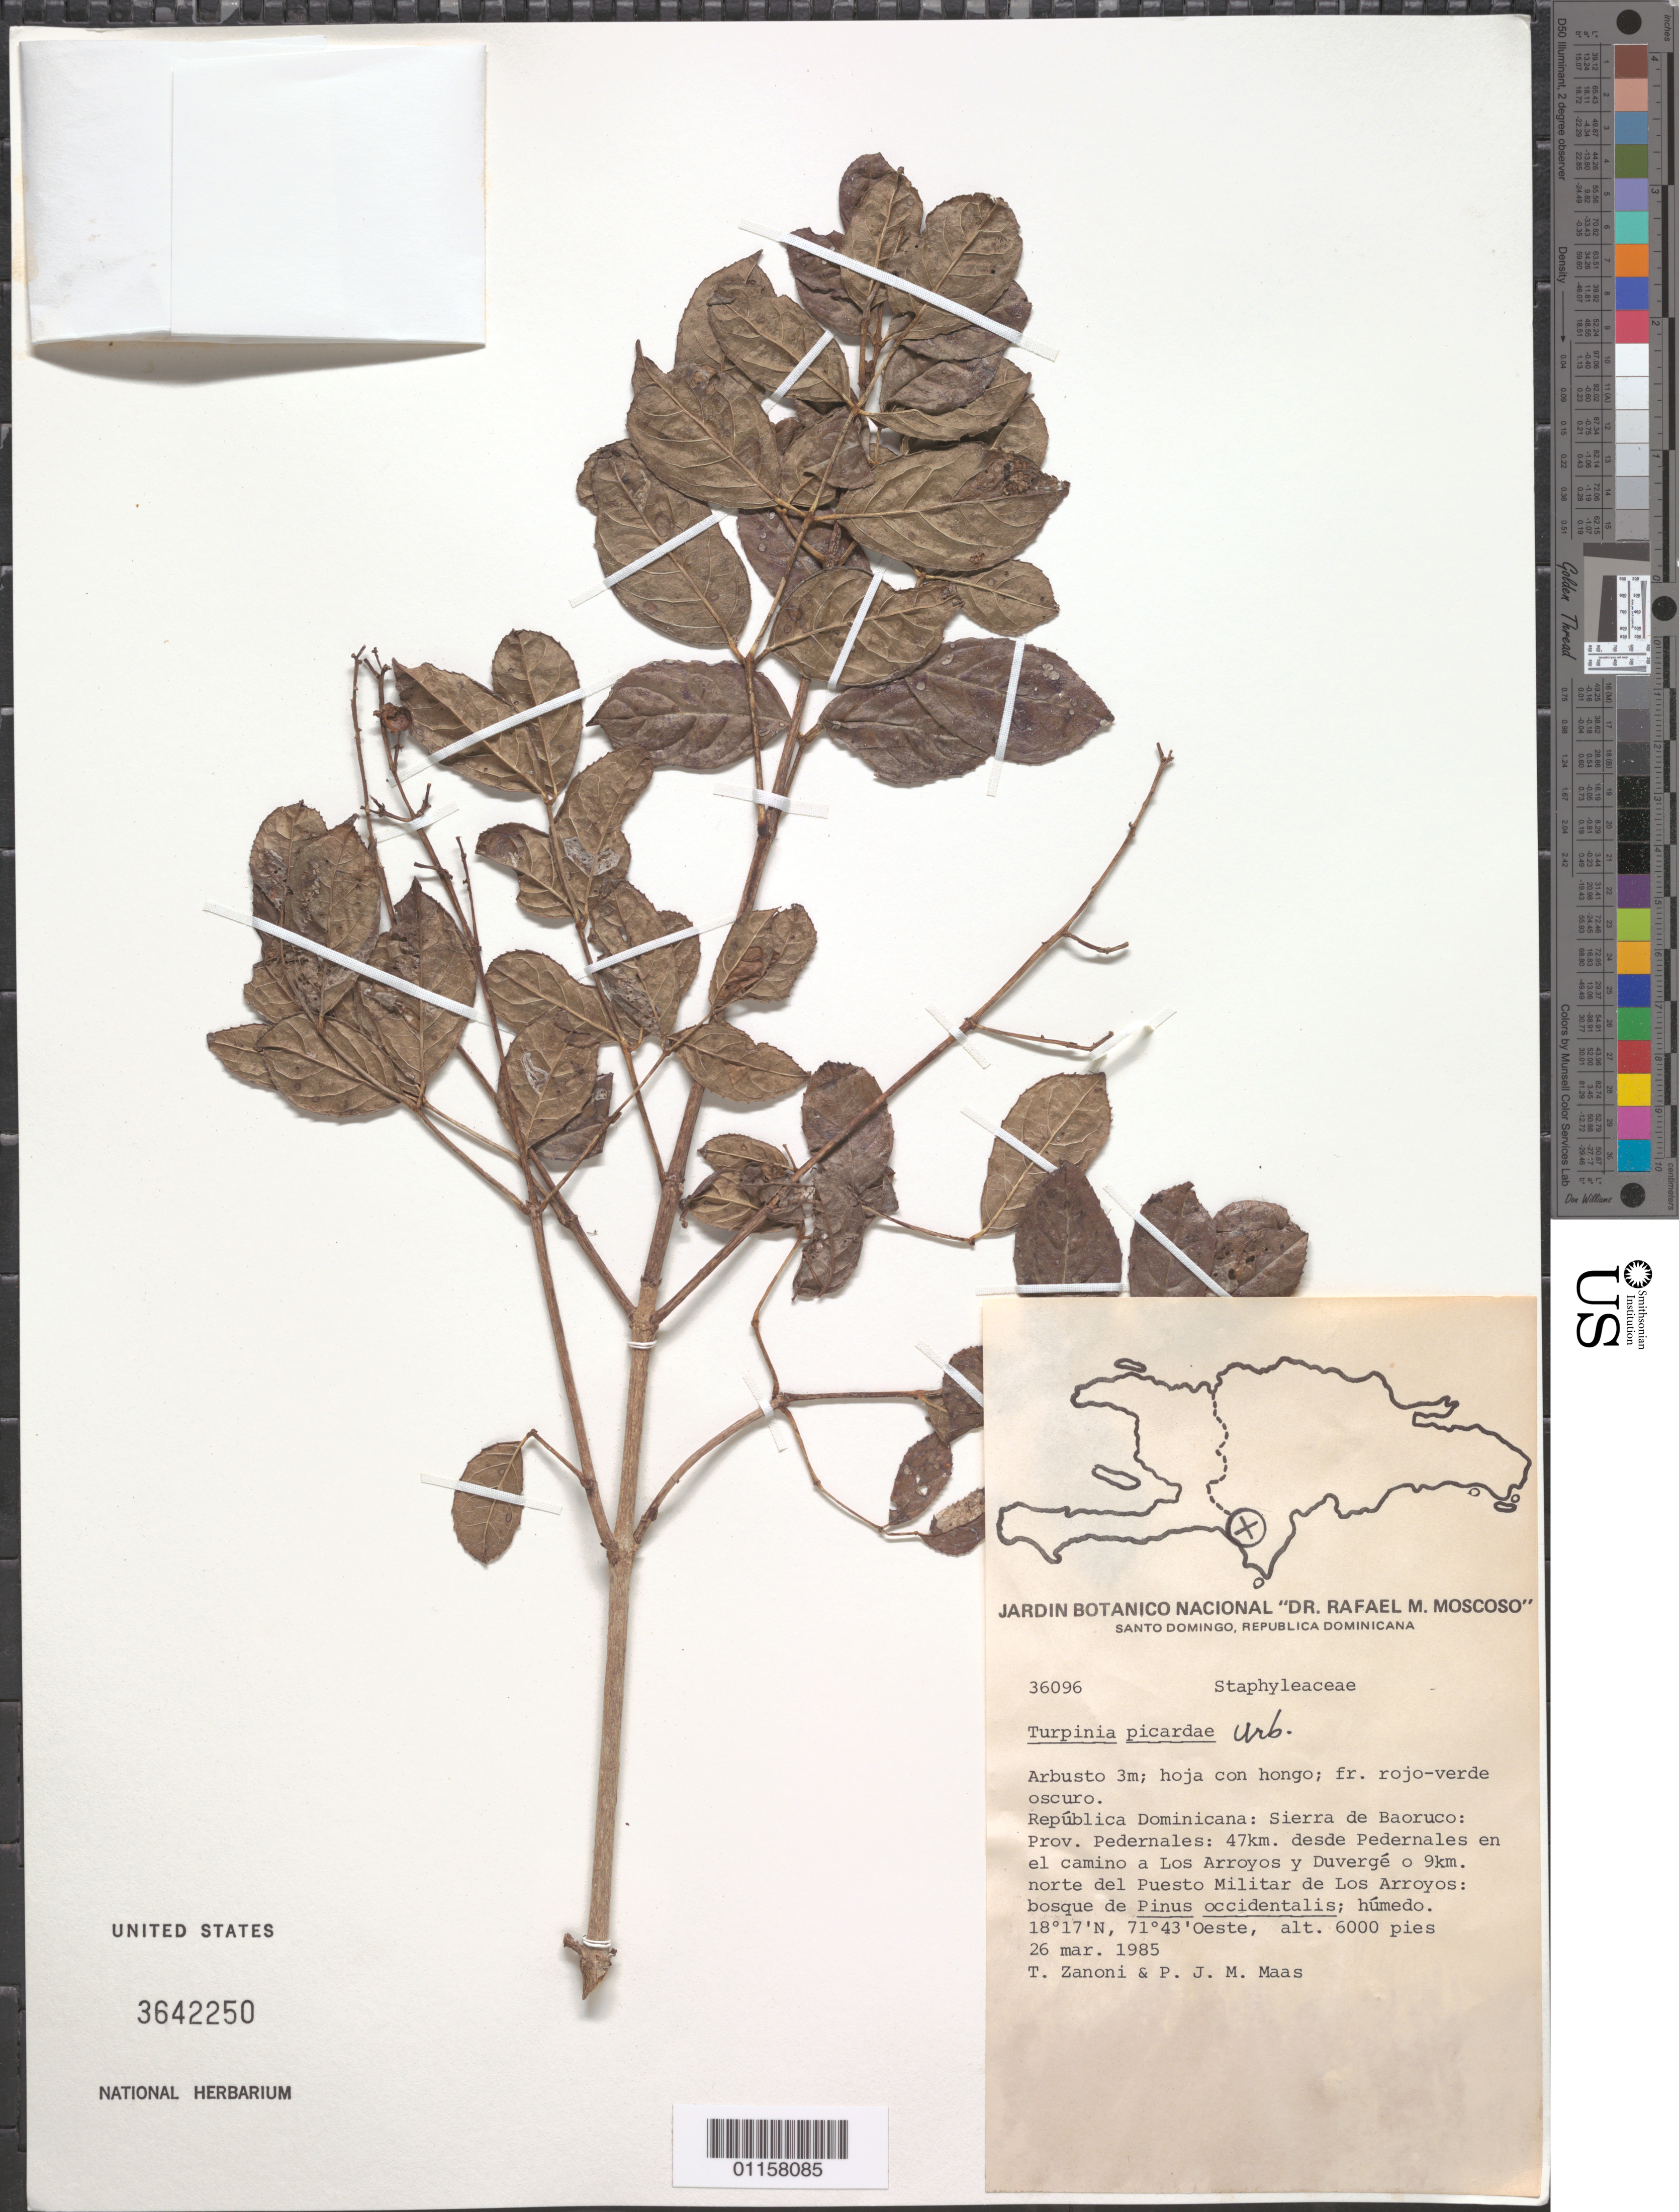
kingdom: Plantae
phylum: Tracheophyta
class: Magnoliopsida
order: Crossosomatales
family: Staphyleaceae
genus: Turpinia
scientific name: Turpinia picardae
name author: Urb.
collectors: T. A. Zanoni & P. Maas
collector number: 36096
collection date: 1985-03-26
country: Dominican Republic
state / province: Pedernales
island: Hispaniola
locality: Sierra de Baoruco; 47 km desde Pedernales en el camino a Los Arroyos y Divergé 0 9 km norte del Puesto Militar de Los Arroyos.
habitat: Bosque de Pinus occidentalis; húmedo.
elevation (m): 1829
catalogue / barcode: US 3642250